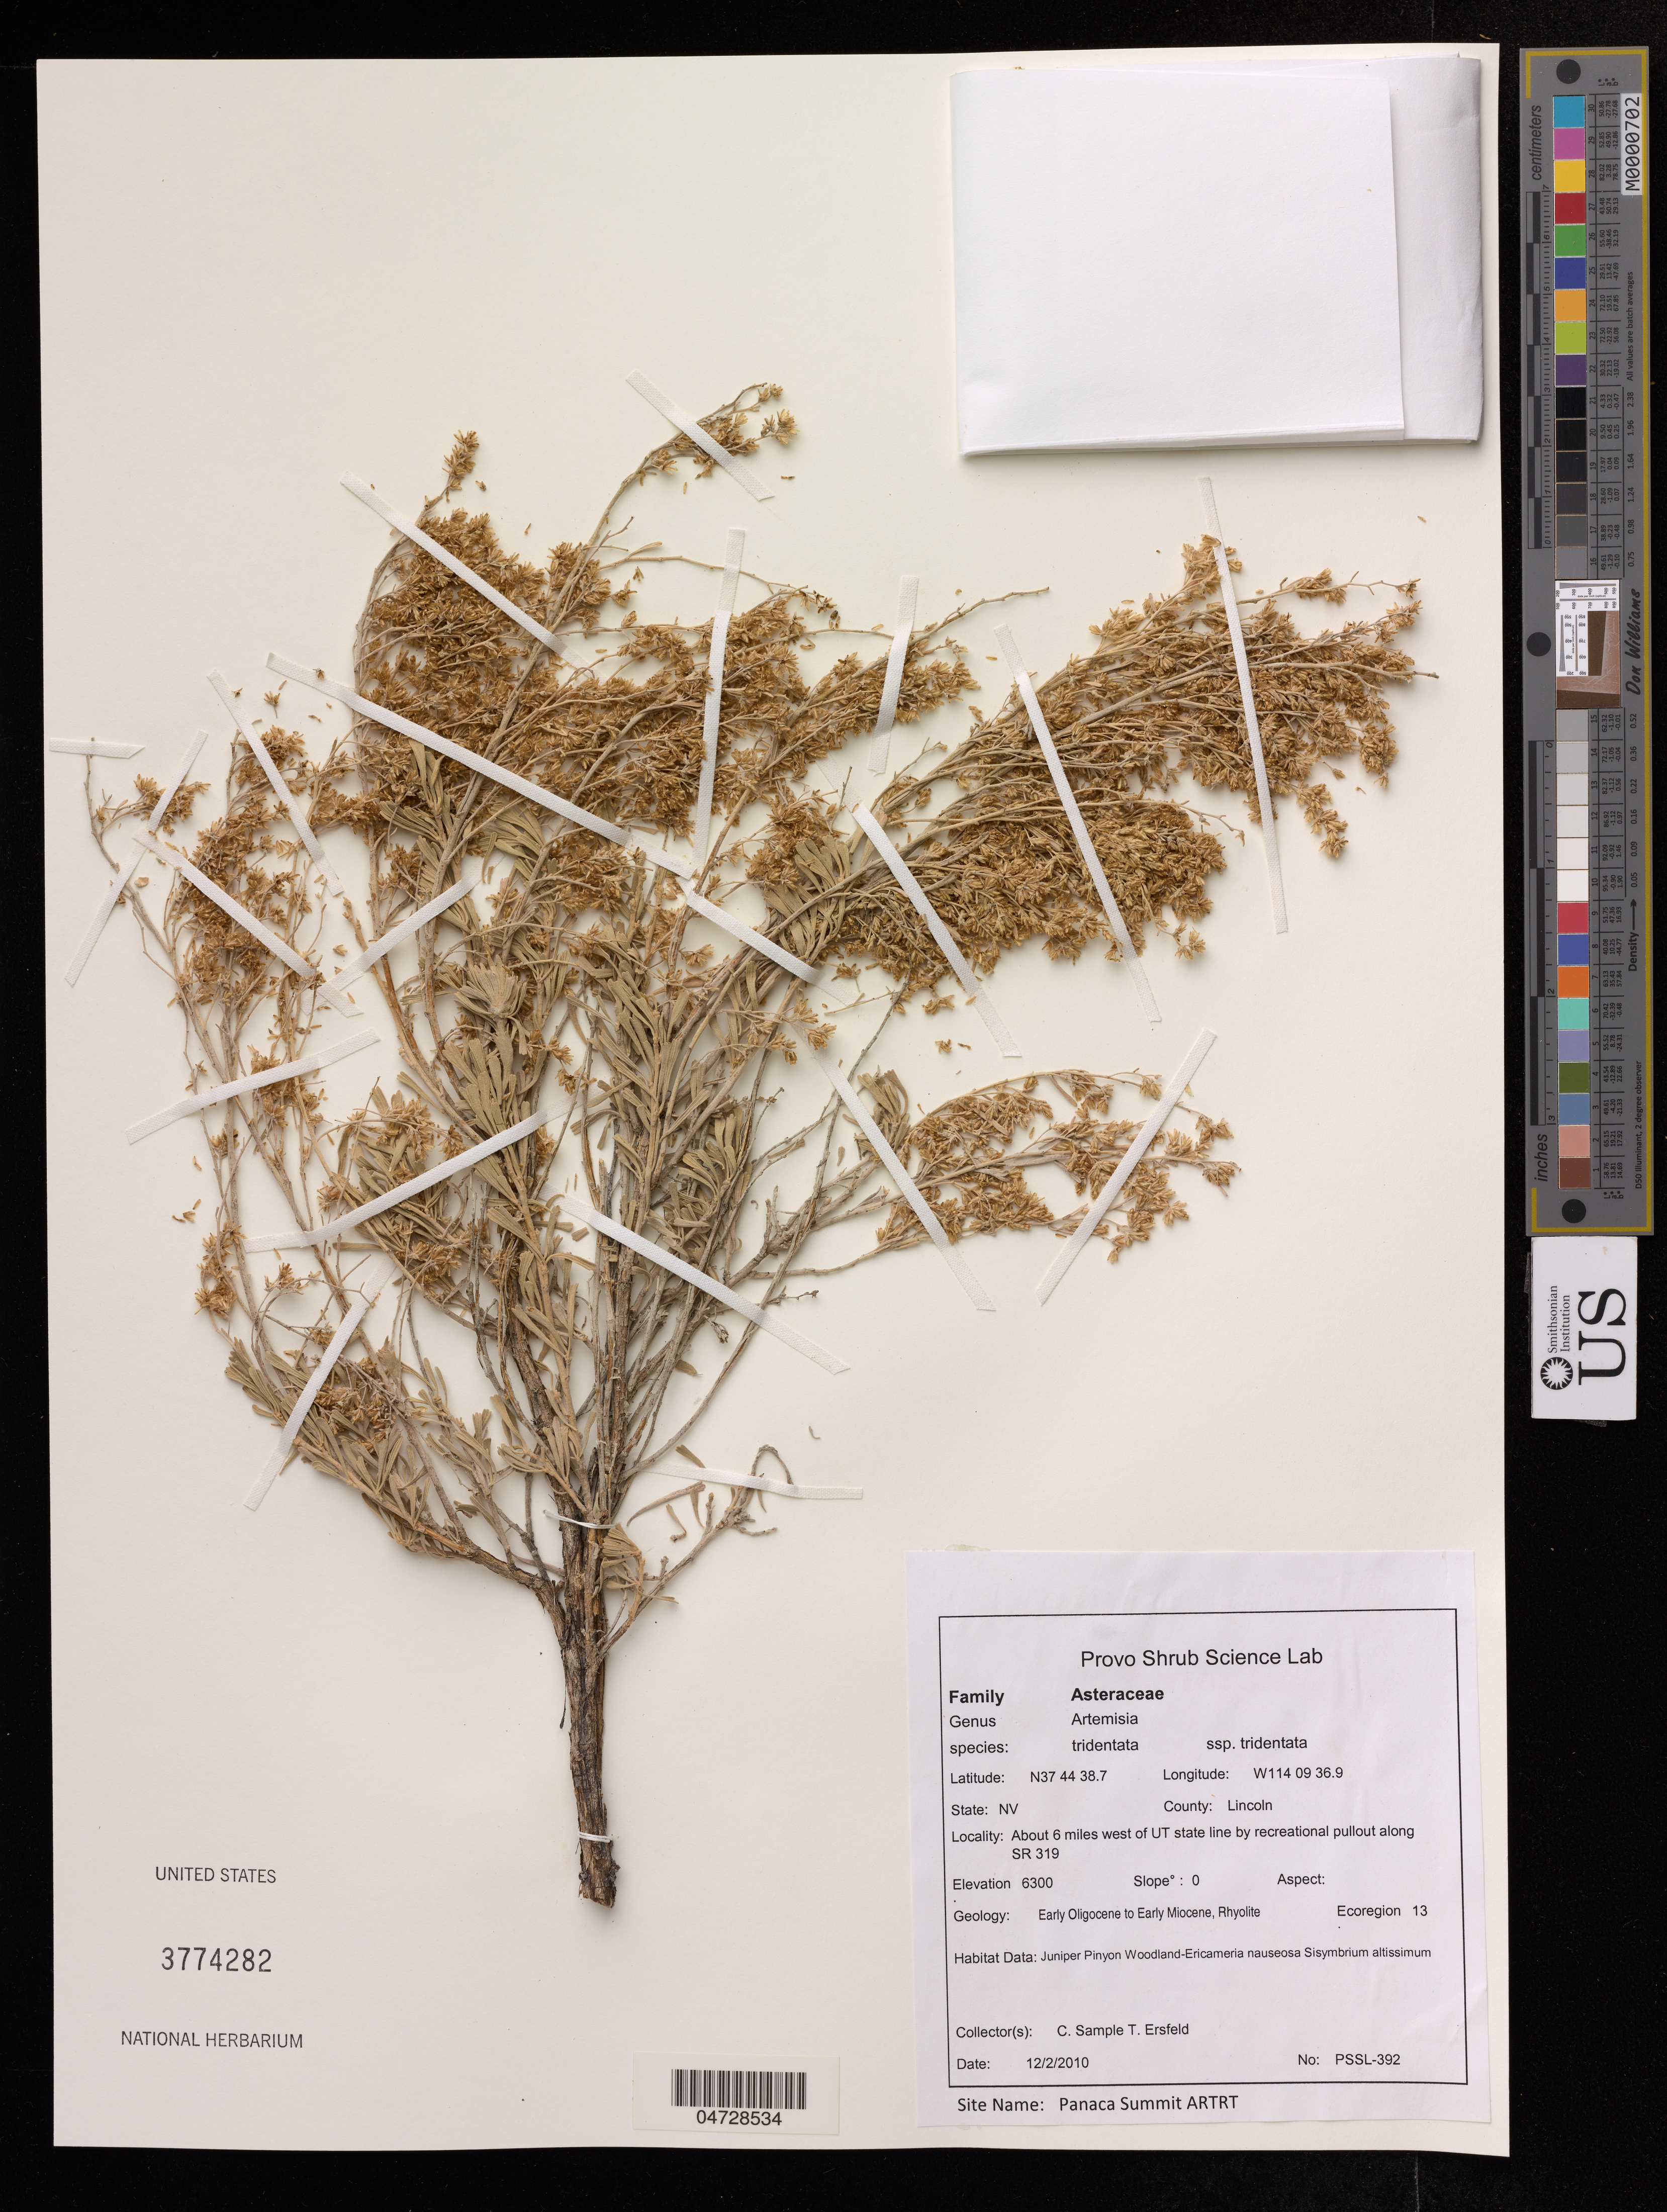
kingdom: Plantae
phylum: Tracheophyta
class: Magnoliopsida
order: Asterales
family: Asteraceae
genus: Artemisia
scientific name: Artemisia tridentata subsp. tridentata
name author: Nutt.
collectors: C. Sample & T. Ersfeld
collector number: PSSL-392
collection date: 2010-02-12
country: United States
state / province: Nevada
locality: Lincoln. About 6 miles west of UT state line by recreational pullout along SR 319.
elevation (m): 1920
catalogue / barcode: US 3774282